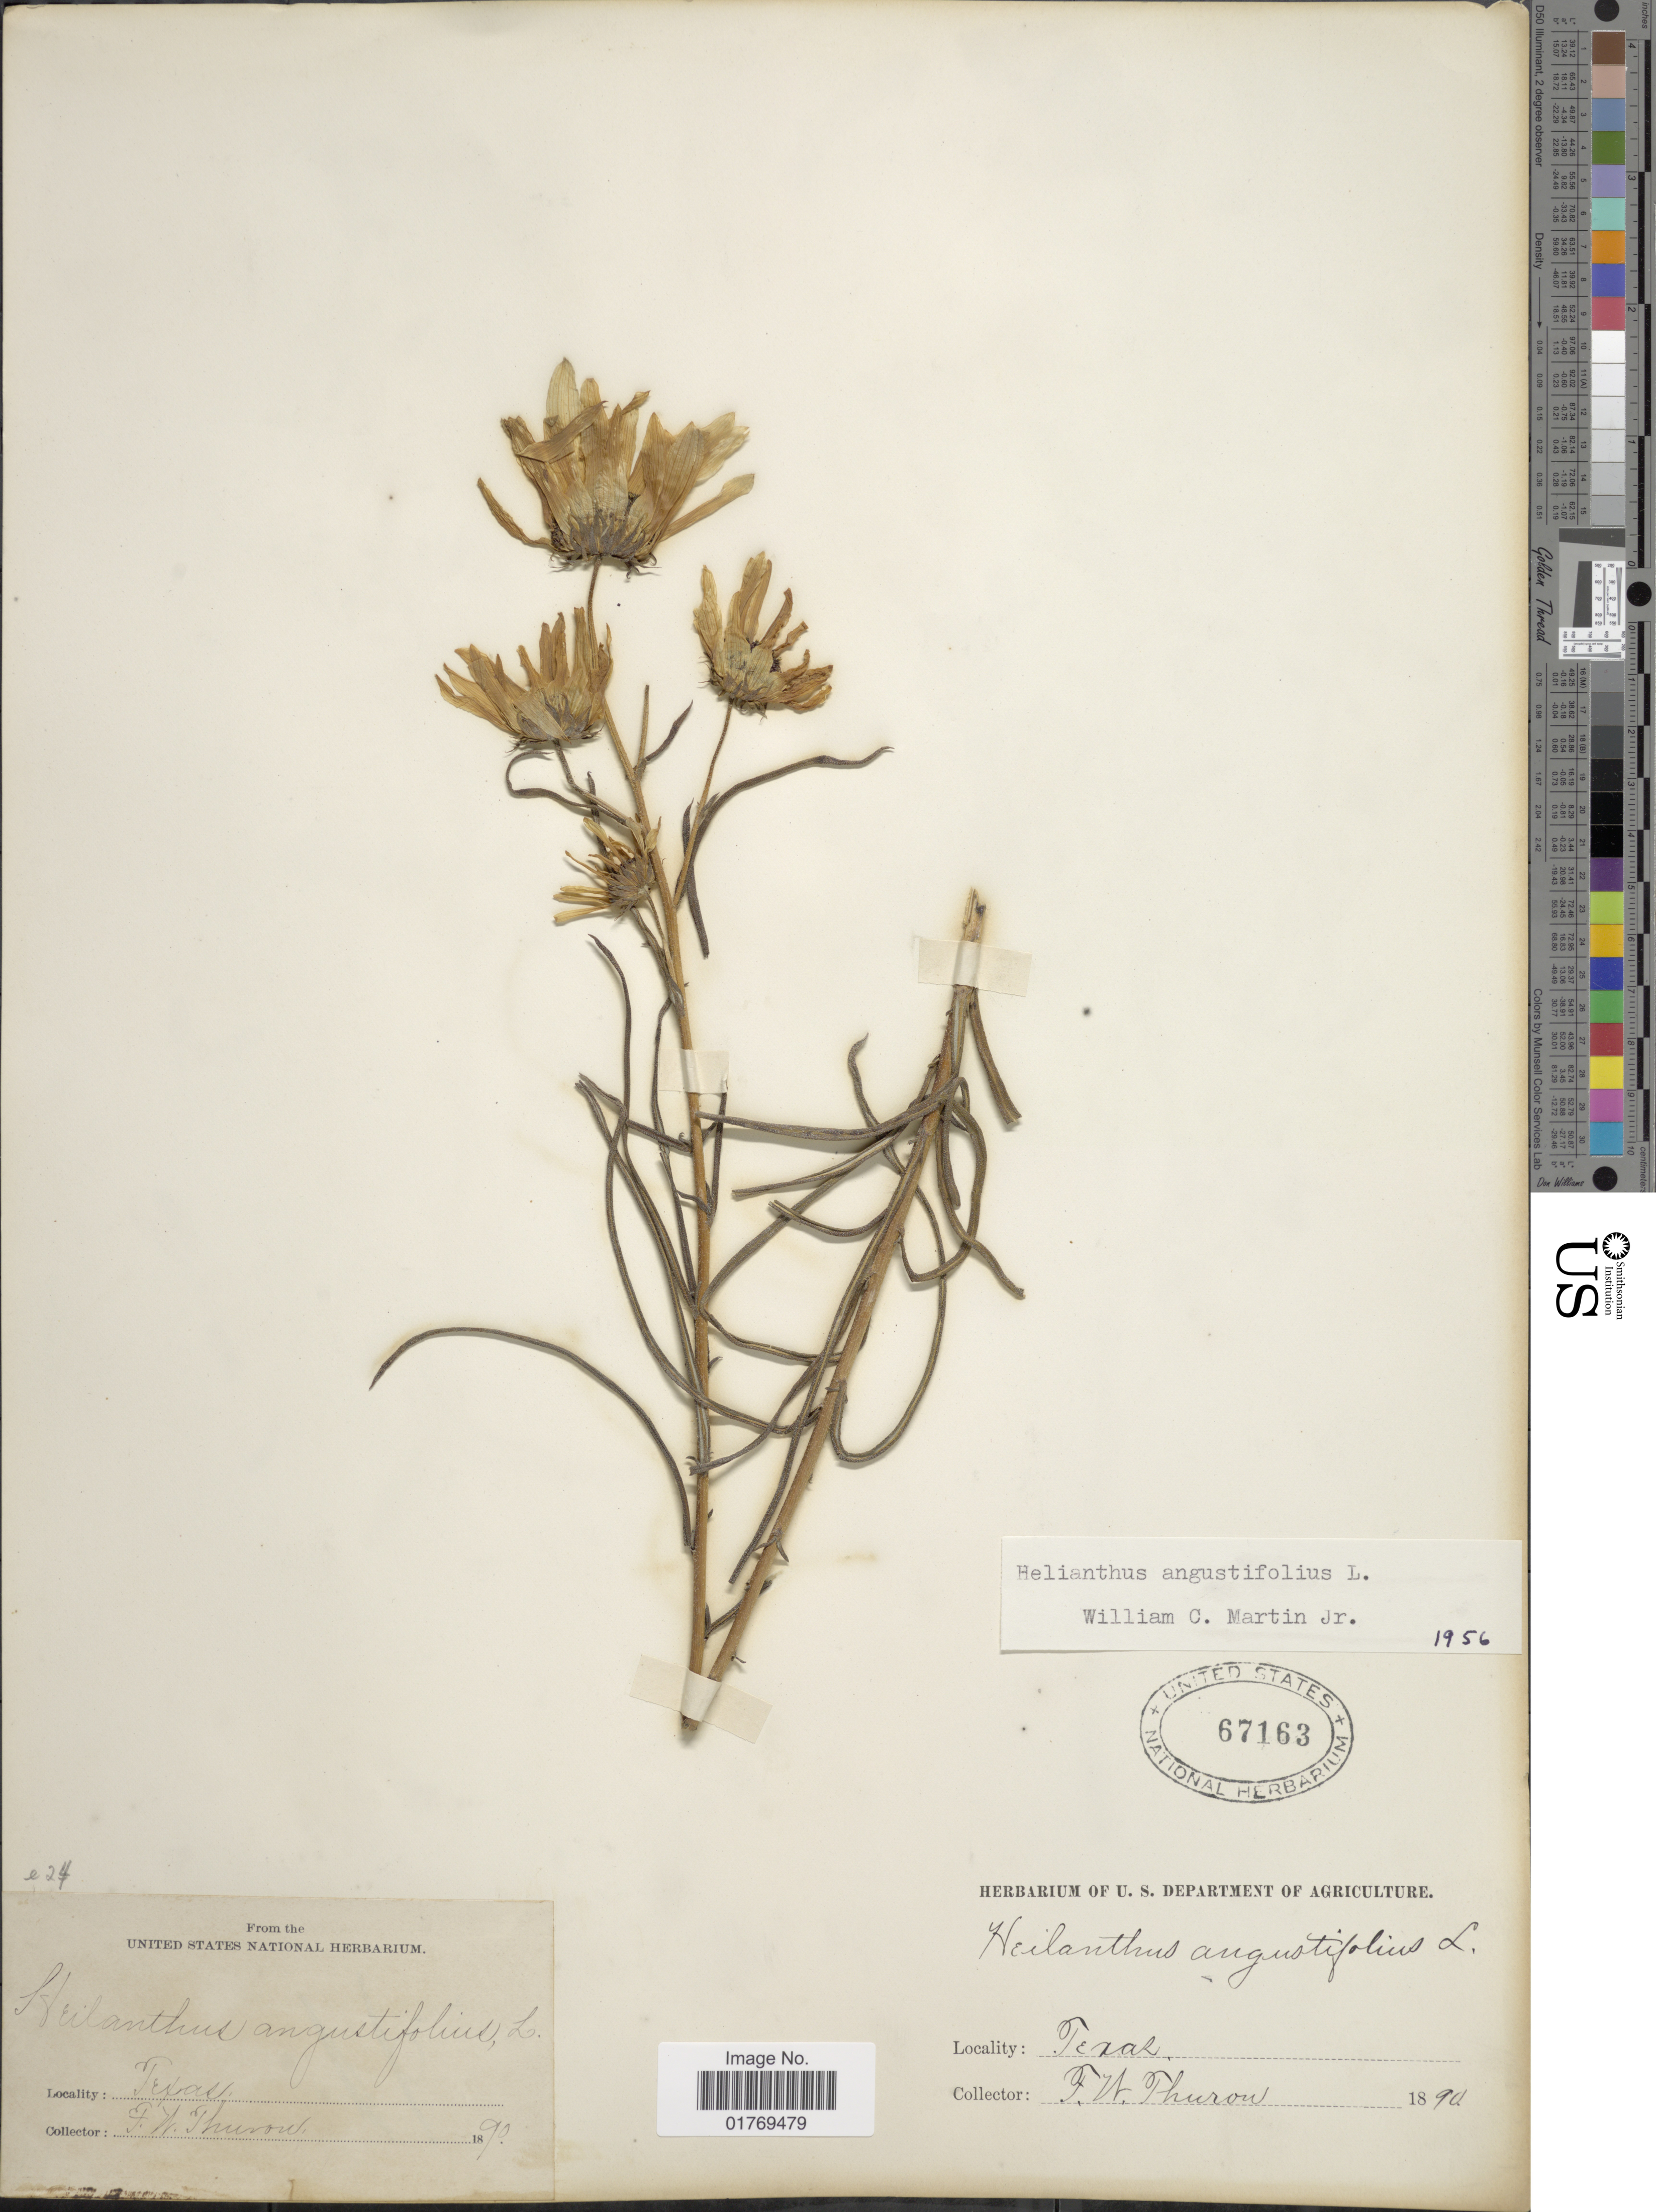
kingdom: Plantae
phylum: Tracheophyta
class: Magnoliopsida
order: Asterales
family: Asteraceae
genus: Helianthus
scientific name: Helianthus angustifolius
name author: L.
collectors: F. Thuron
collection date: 1890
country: United States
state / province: Texas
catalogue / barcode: US 67163